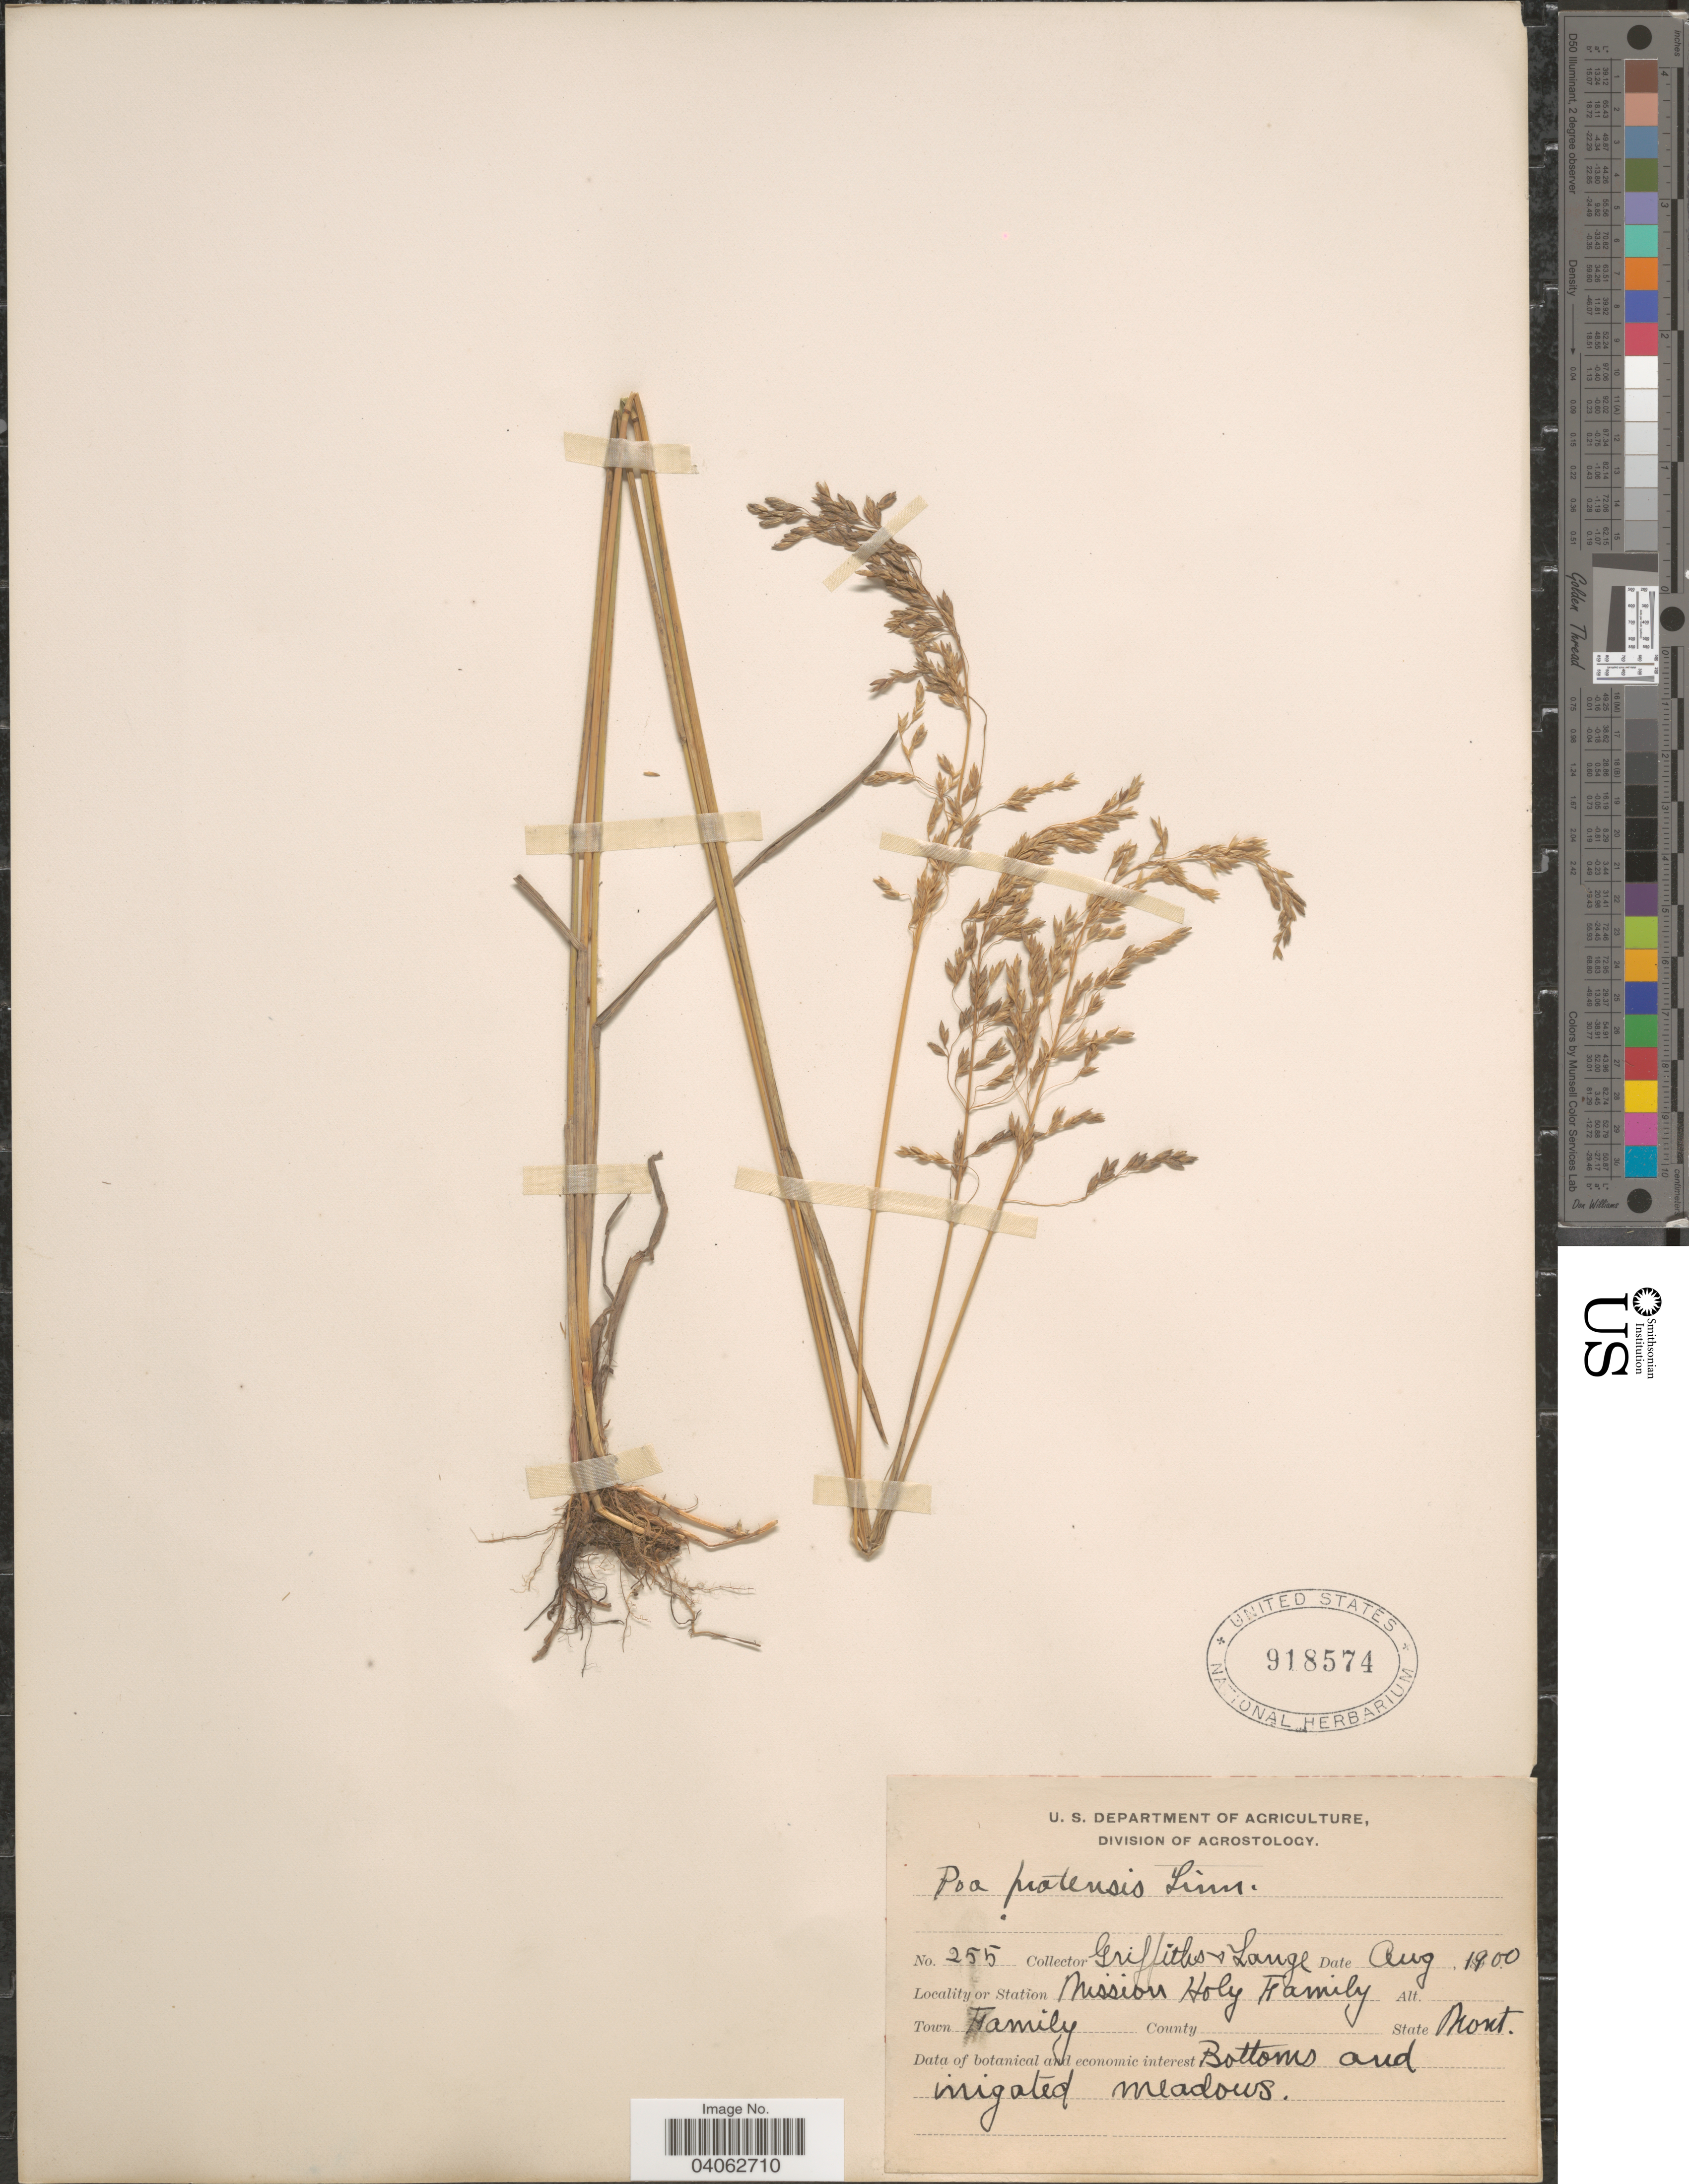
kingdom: Plantae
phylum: Tracheophyta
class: Liliopsida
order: Poales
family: Poaceae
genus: Poa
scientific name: Poa pratensis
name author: L.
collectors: -- Griffiths & -- Lange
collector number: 255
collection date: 1900-08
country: United States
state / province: Montana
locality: Mission Holy Family. Town Family.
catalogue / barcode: US 918574